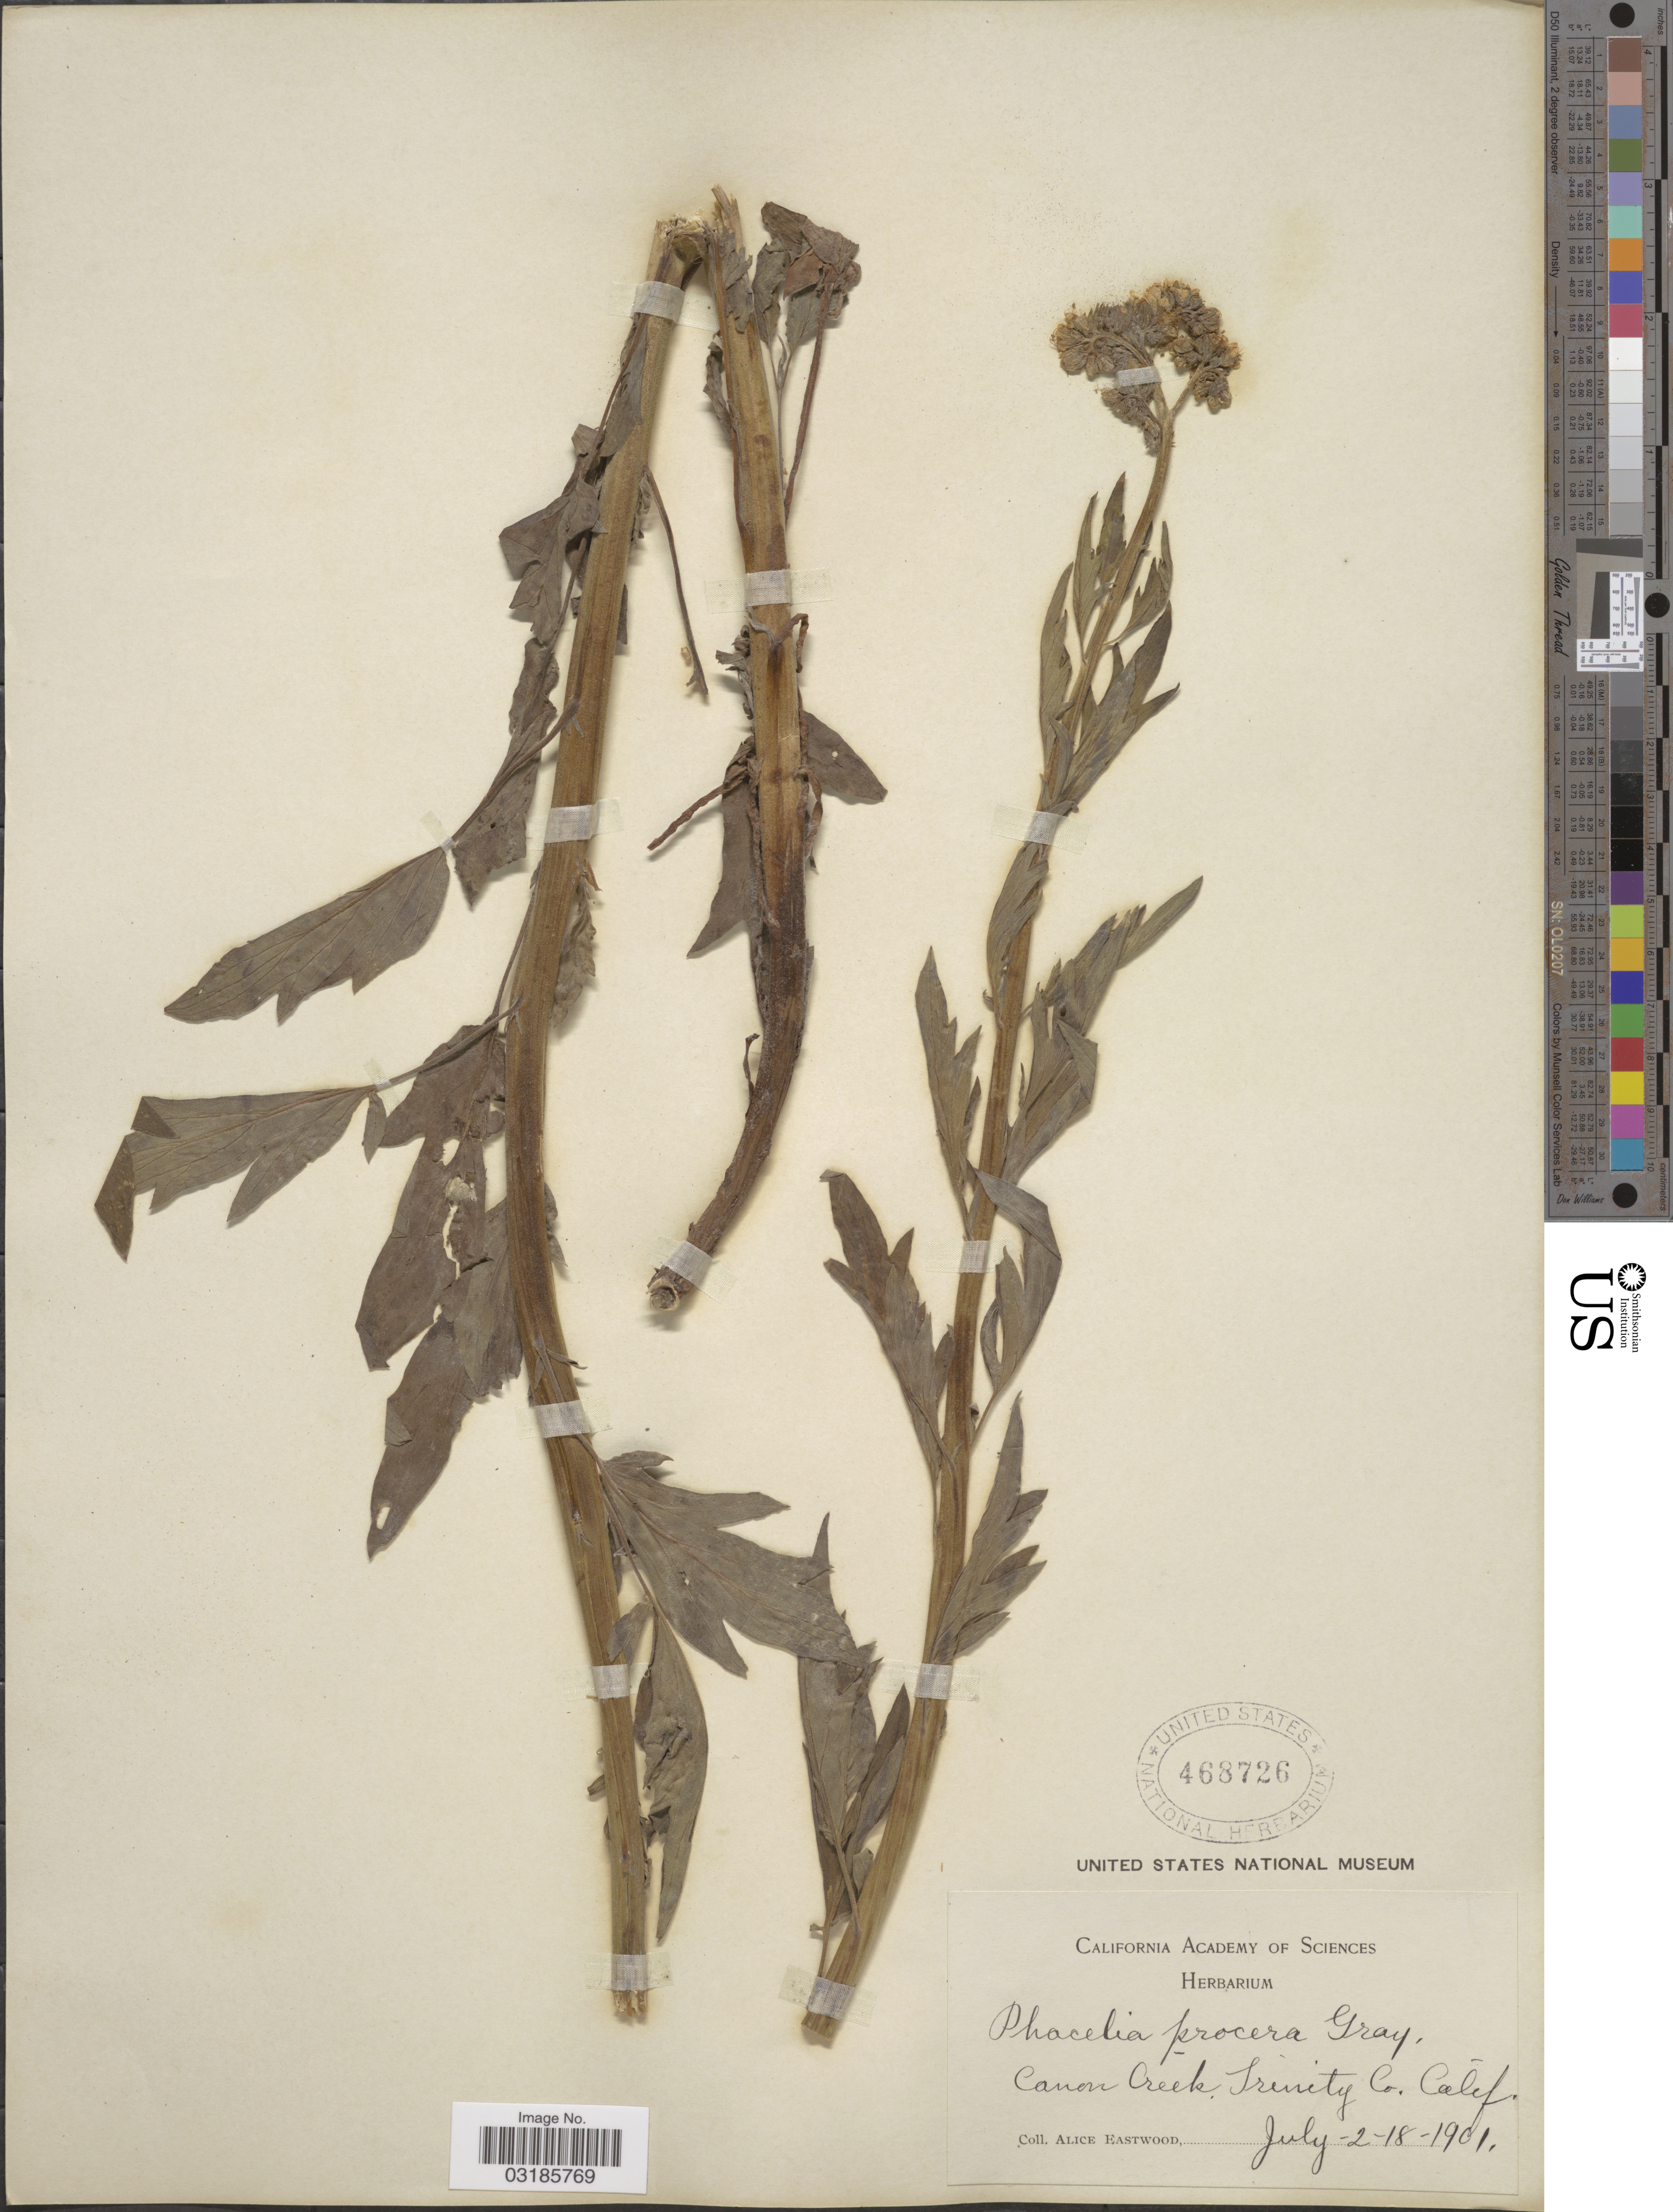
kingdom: Plantae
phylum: Tracheophyta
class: Magnoliopsida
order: Boraginales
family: Hydrophyllaceae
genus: Phacelia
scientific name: Phacelia procera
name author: A. Gray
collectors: A. Eastwood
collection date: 1901-07-02/1901-07-18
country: United States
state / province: California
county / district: Trinity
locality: Canon Creek. Trinity Co.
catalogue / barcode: US 468726